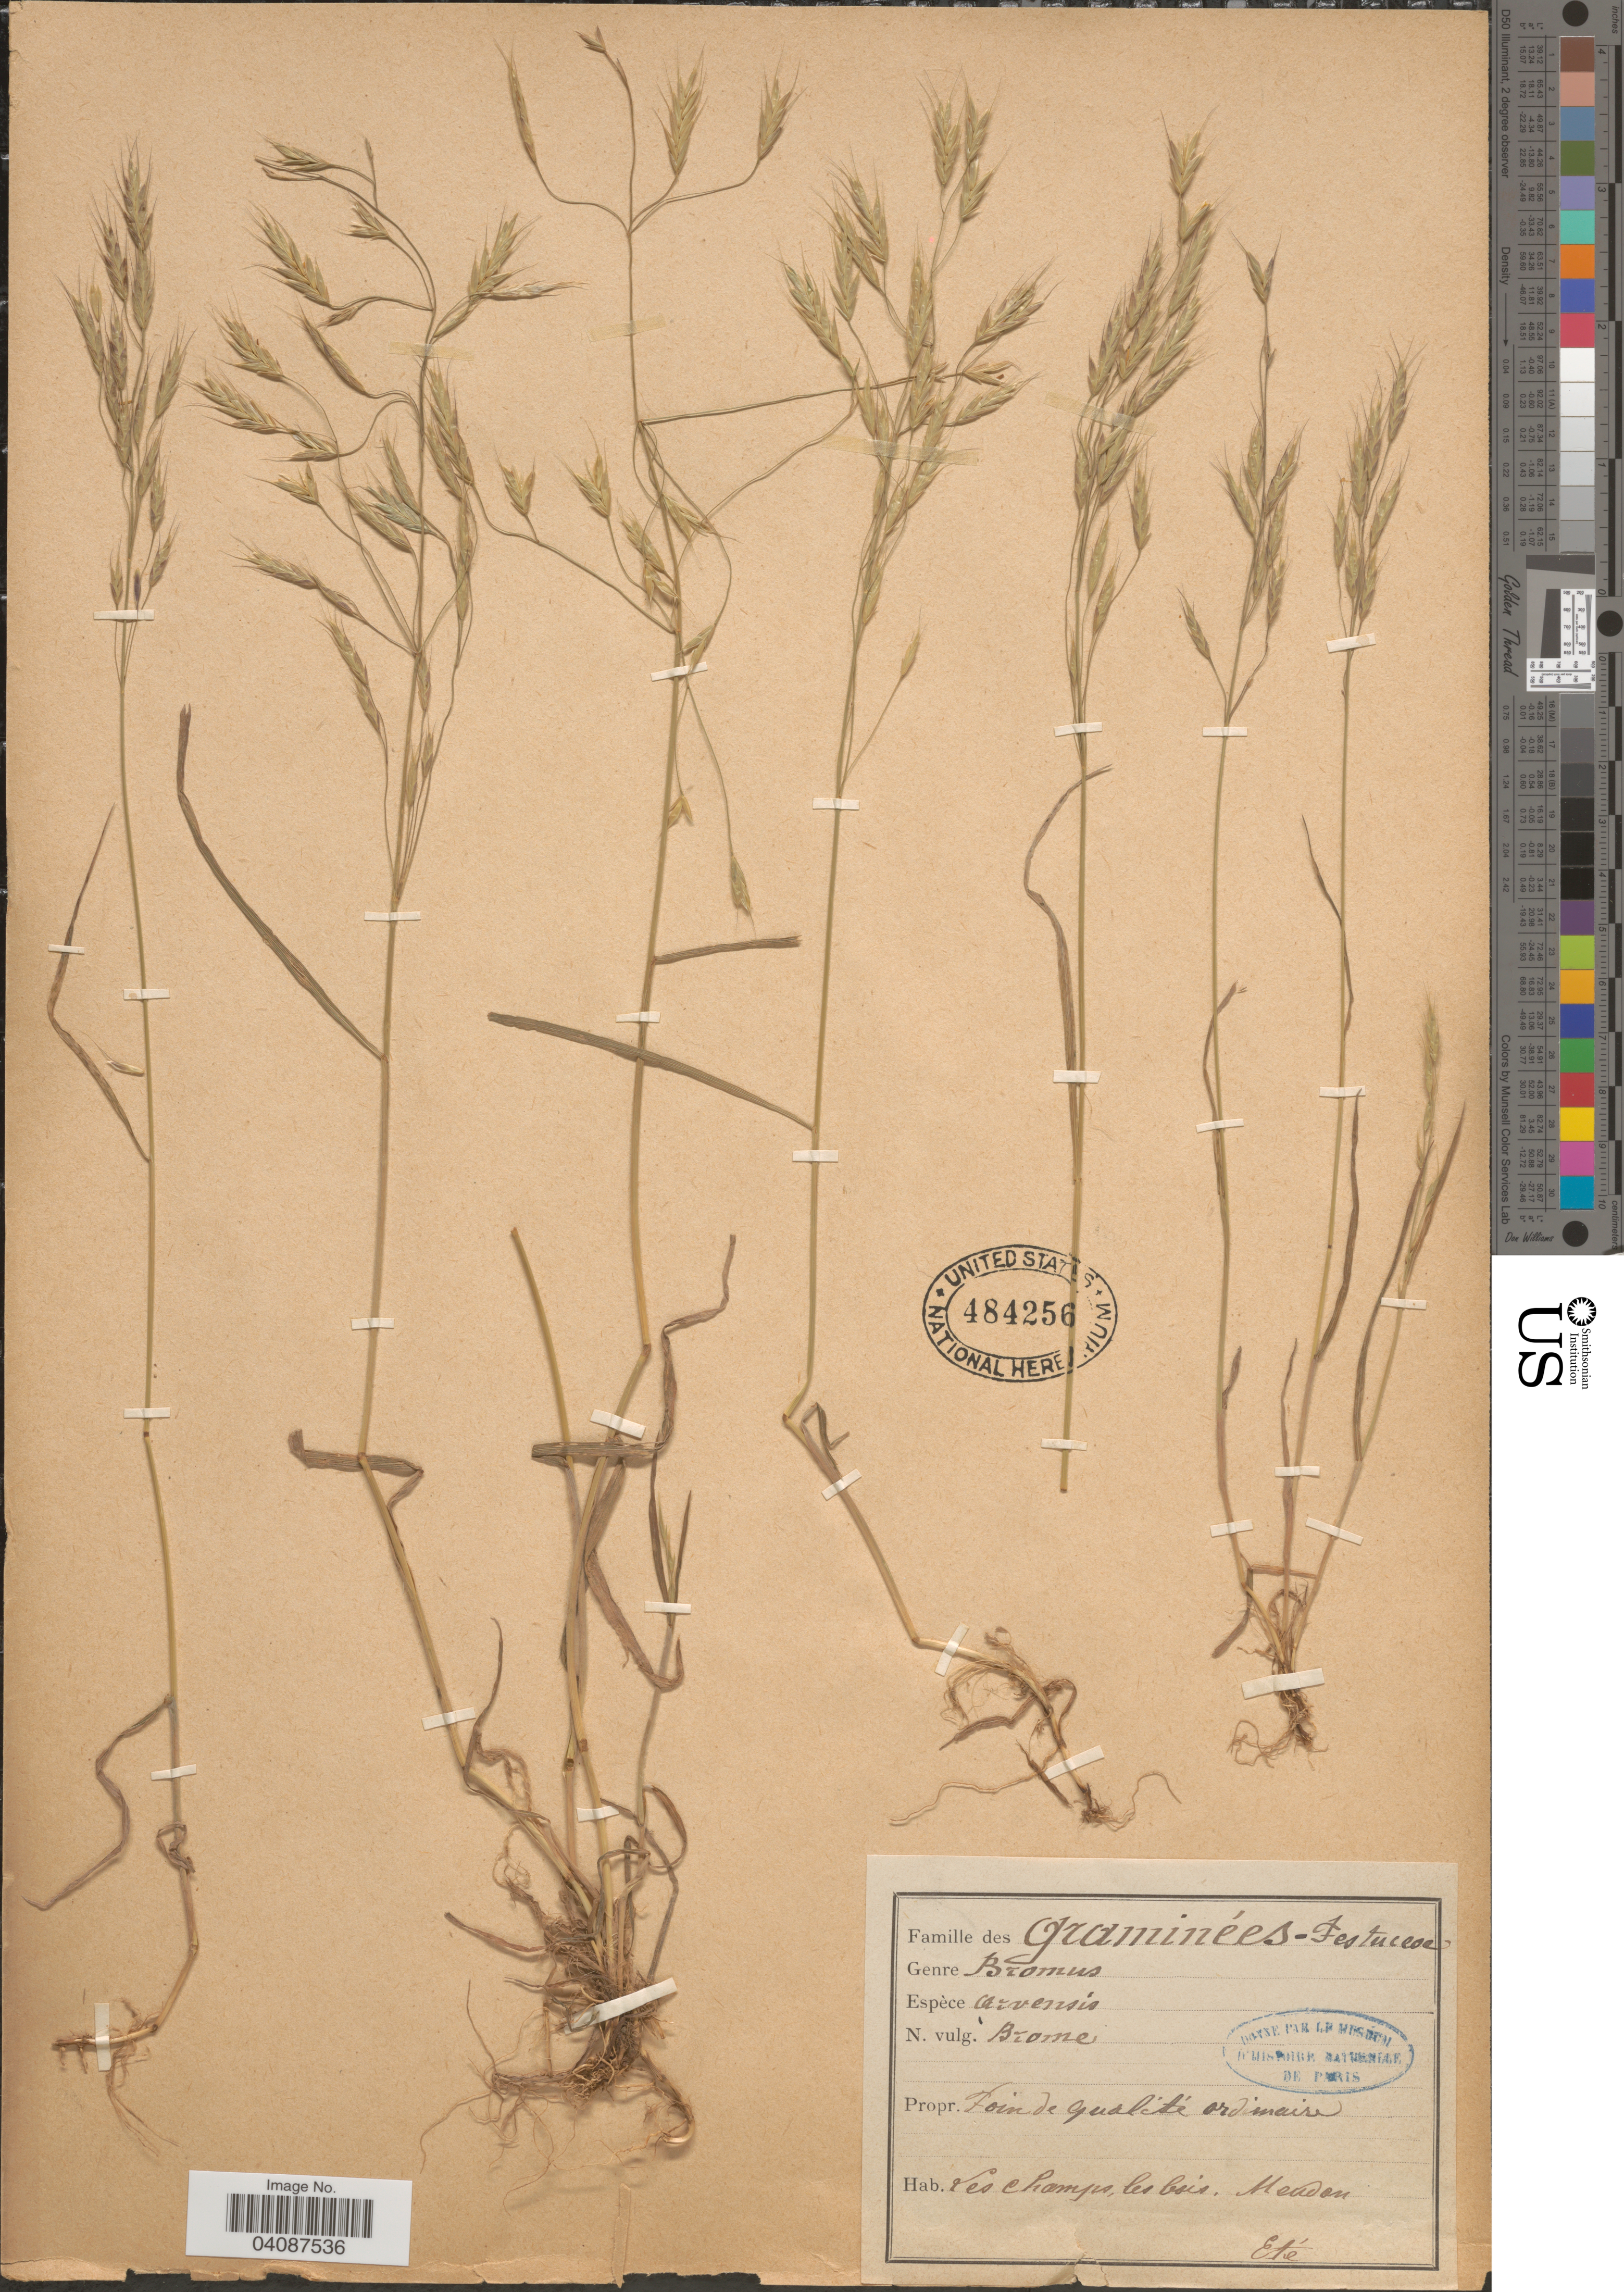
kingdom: Plantae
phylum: Tracheophyta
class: Liliopsida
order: Poales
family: Poaceae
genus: Bromus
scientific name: Bromus arvensis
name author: L.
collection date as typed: Eté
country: France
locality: Les champs, les bois. Mendon.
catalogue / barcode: US 484256